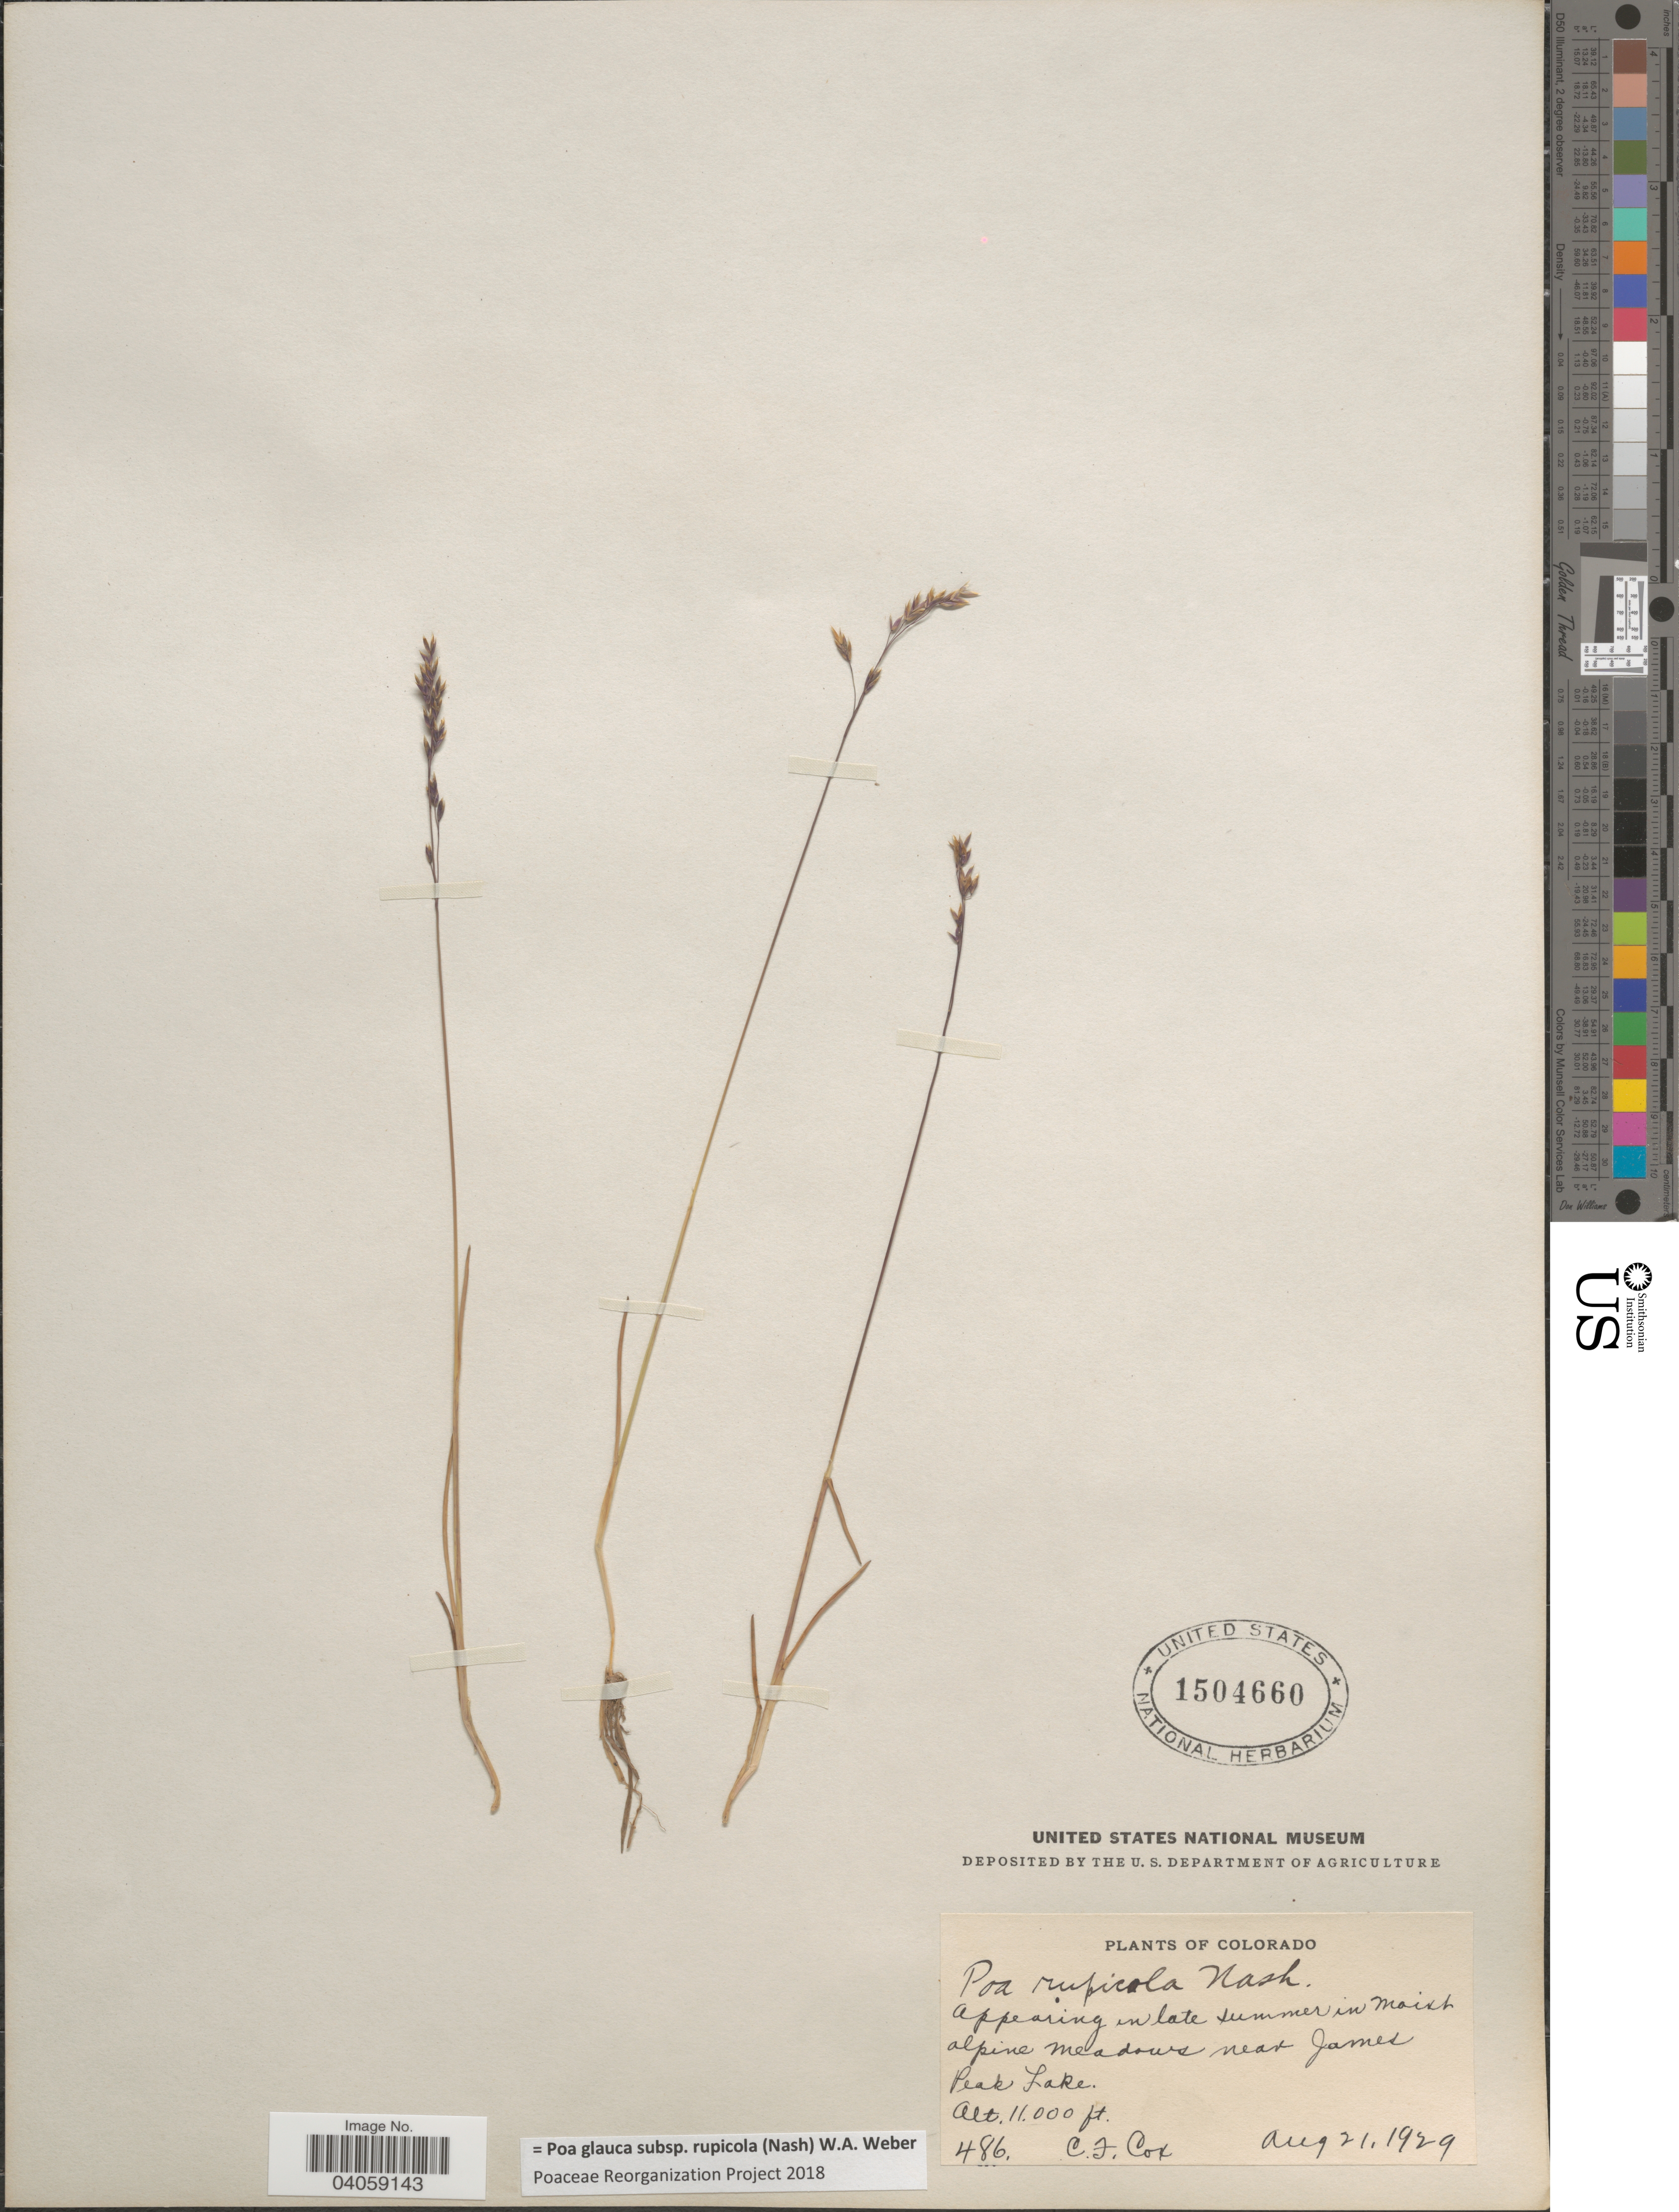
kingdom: Plantae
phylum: Tracheophyta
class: Liliopsida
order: Poales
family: Poaceae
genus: Poa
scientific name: Poa glauca subsp. rupicola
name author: (Nash) W.A. Weber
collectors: C. Cox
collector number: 486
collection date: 1929-08-21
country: United States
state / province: Colorado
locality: Appearing in late summer in moist alpine meadows near James Peak Lake.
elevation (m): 3353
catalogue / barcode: US 1504660